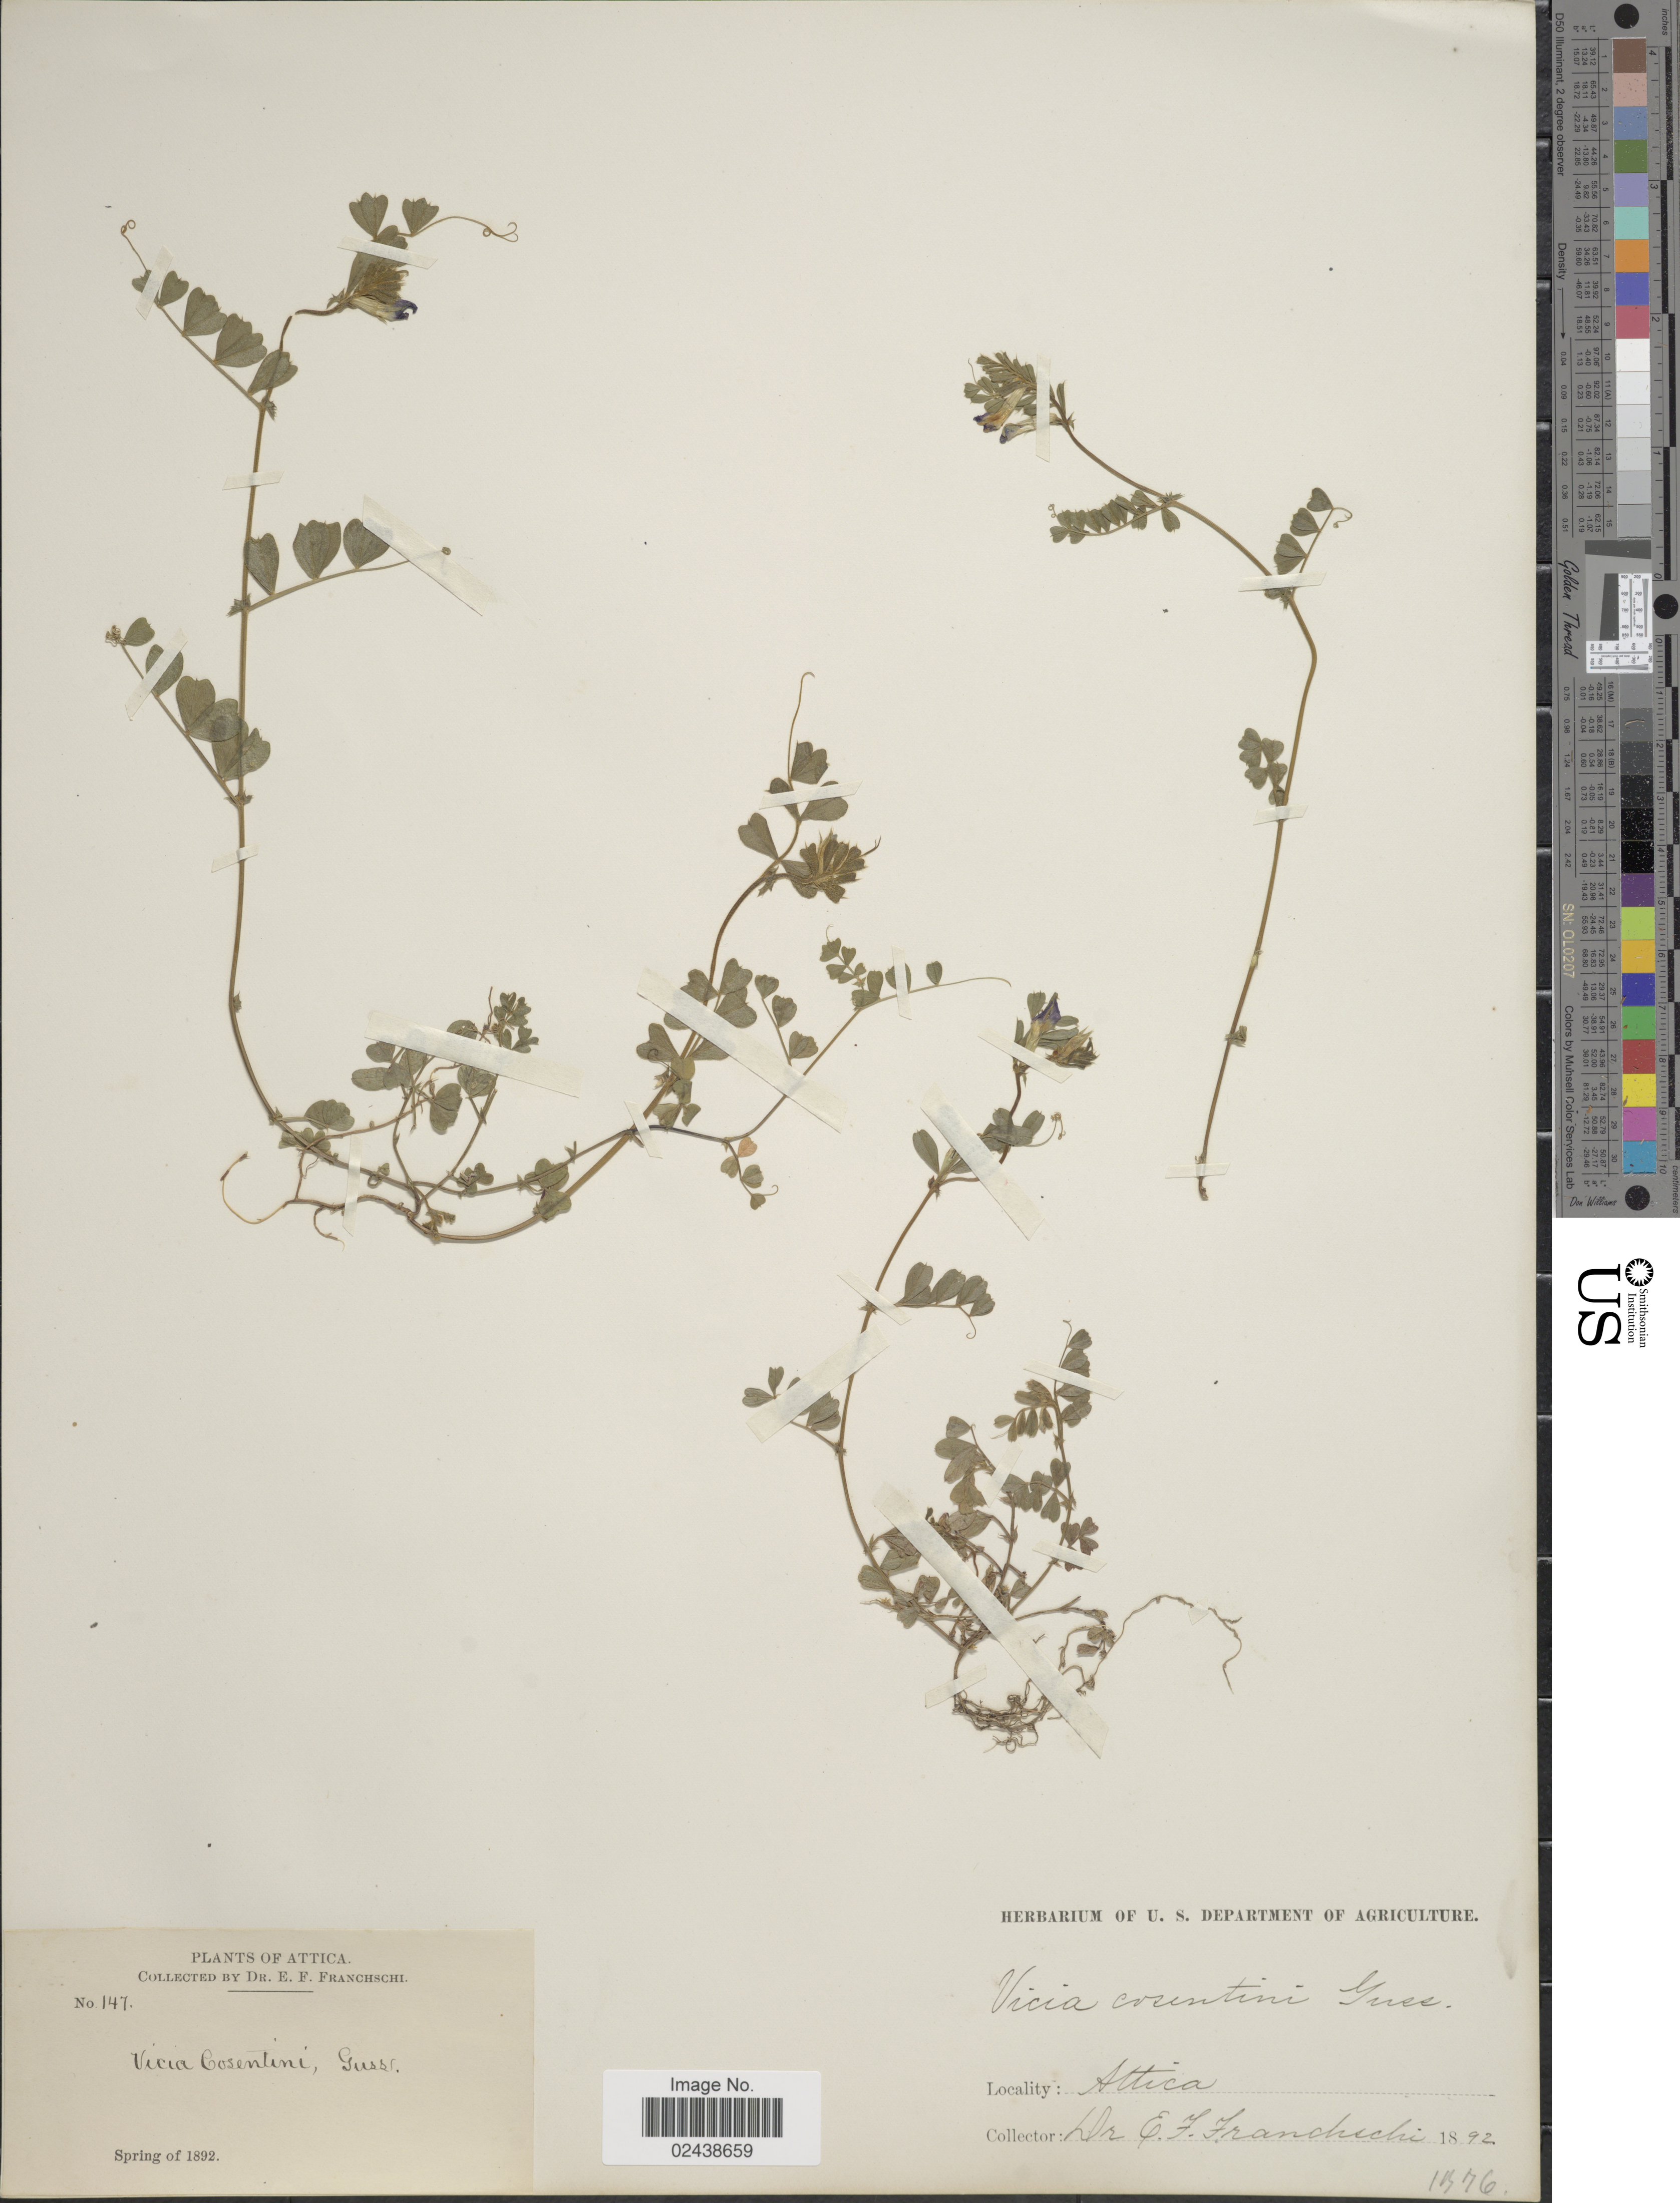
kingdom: Plantae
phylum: Tracheophyta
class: Magnoliopsida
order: Fabales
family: Fabaceae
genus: Vicia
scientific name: Vicia cosentini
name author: Gussone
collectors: E. Franchschi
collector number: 147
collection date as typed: Spring of 1892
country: Greece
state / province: Attica